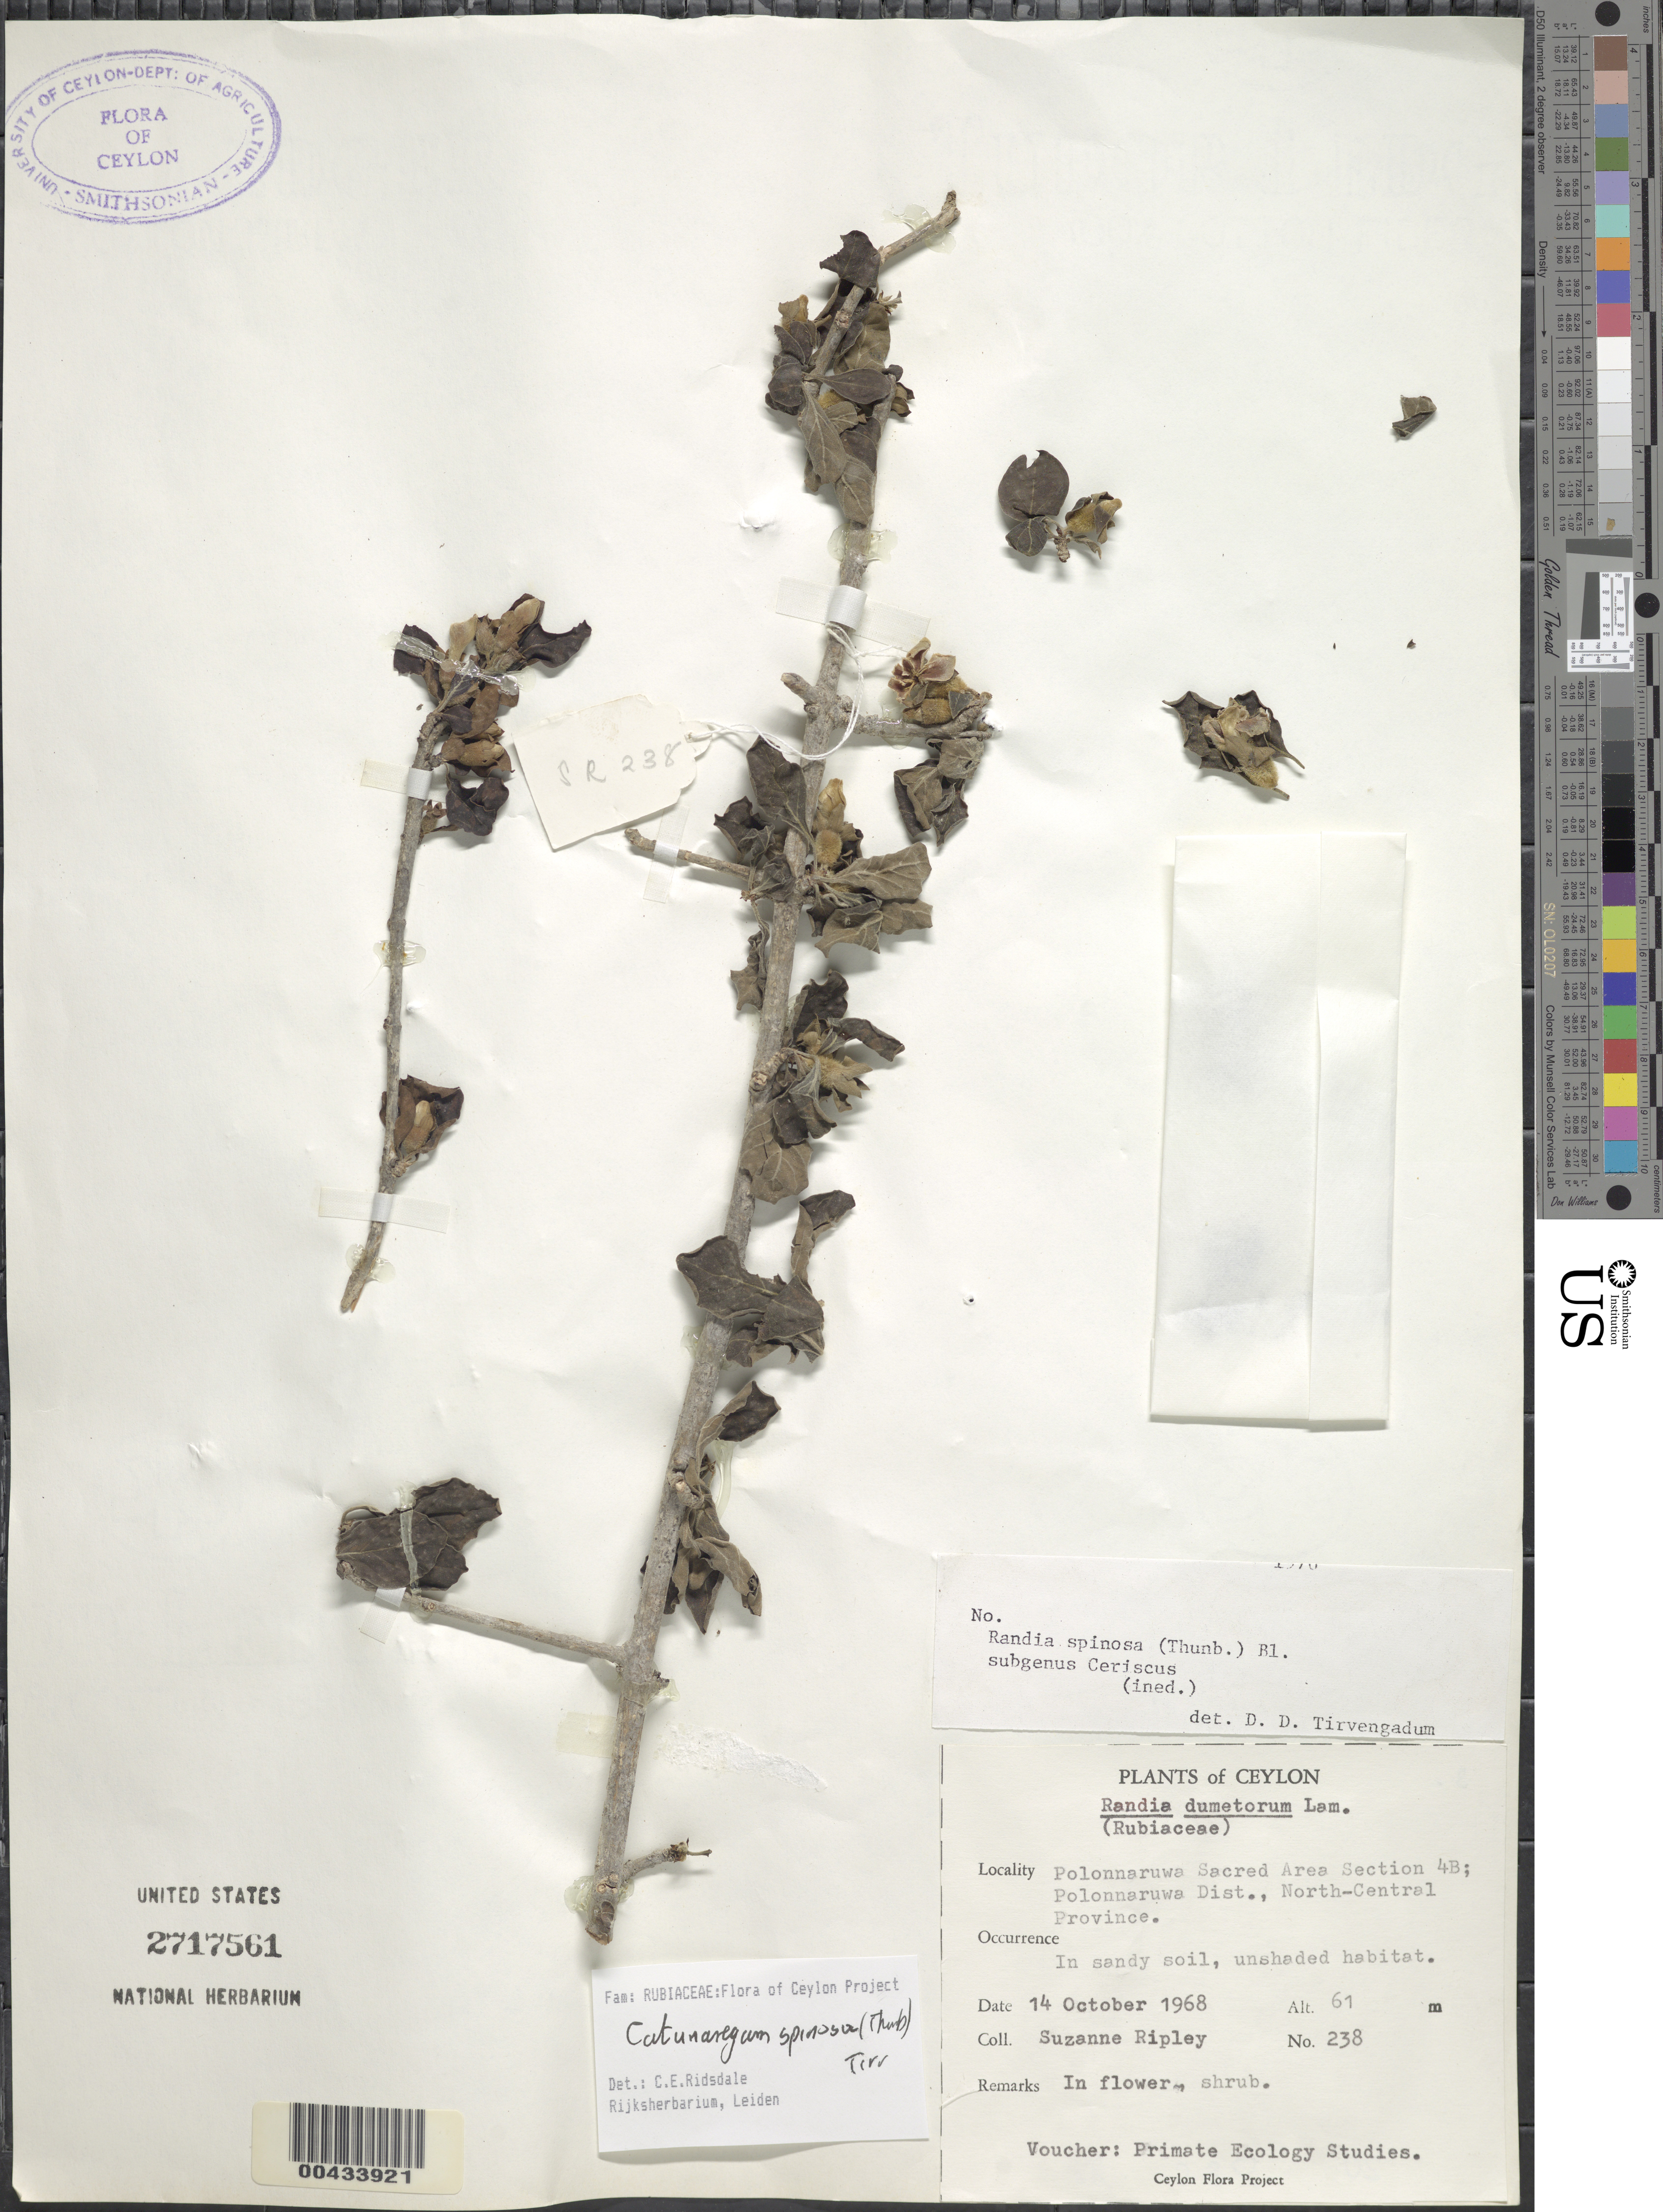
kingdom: Plantae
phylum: Tracheophyta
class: Magnoliopsida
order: Gentianales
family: Rubiaceae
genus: Catunaregam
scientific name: Catunaregam spinosa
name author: (Thunb.) Tirveng.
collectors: S. Ripley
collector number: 238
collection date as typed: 14 Oct 1968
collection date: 1968-10-14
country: Sri Lanka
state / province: North Central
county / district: Polonnaruwa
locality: Polonnaruwa Sacred Area, Section 4B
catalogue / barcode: US 2717561